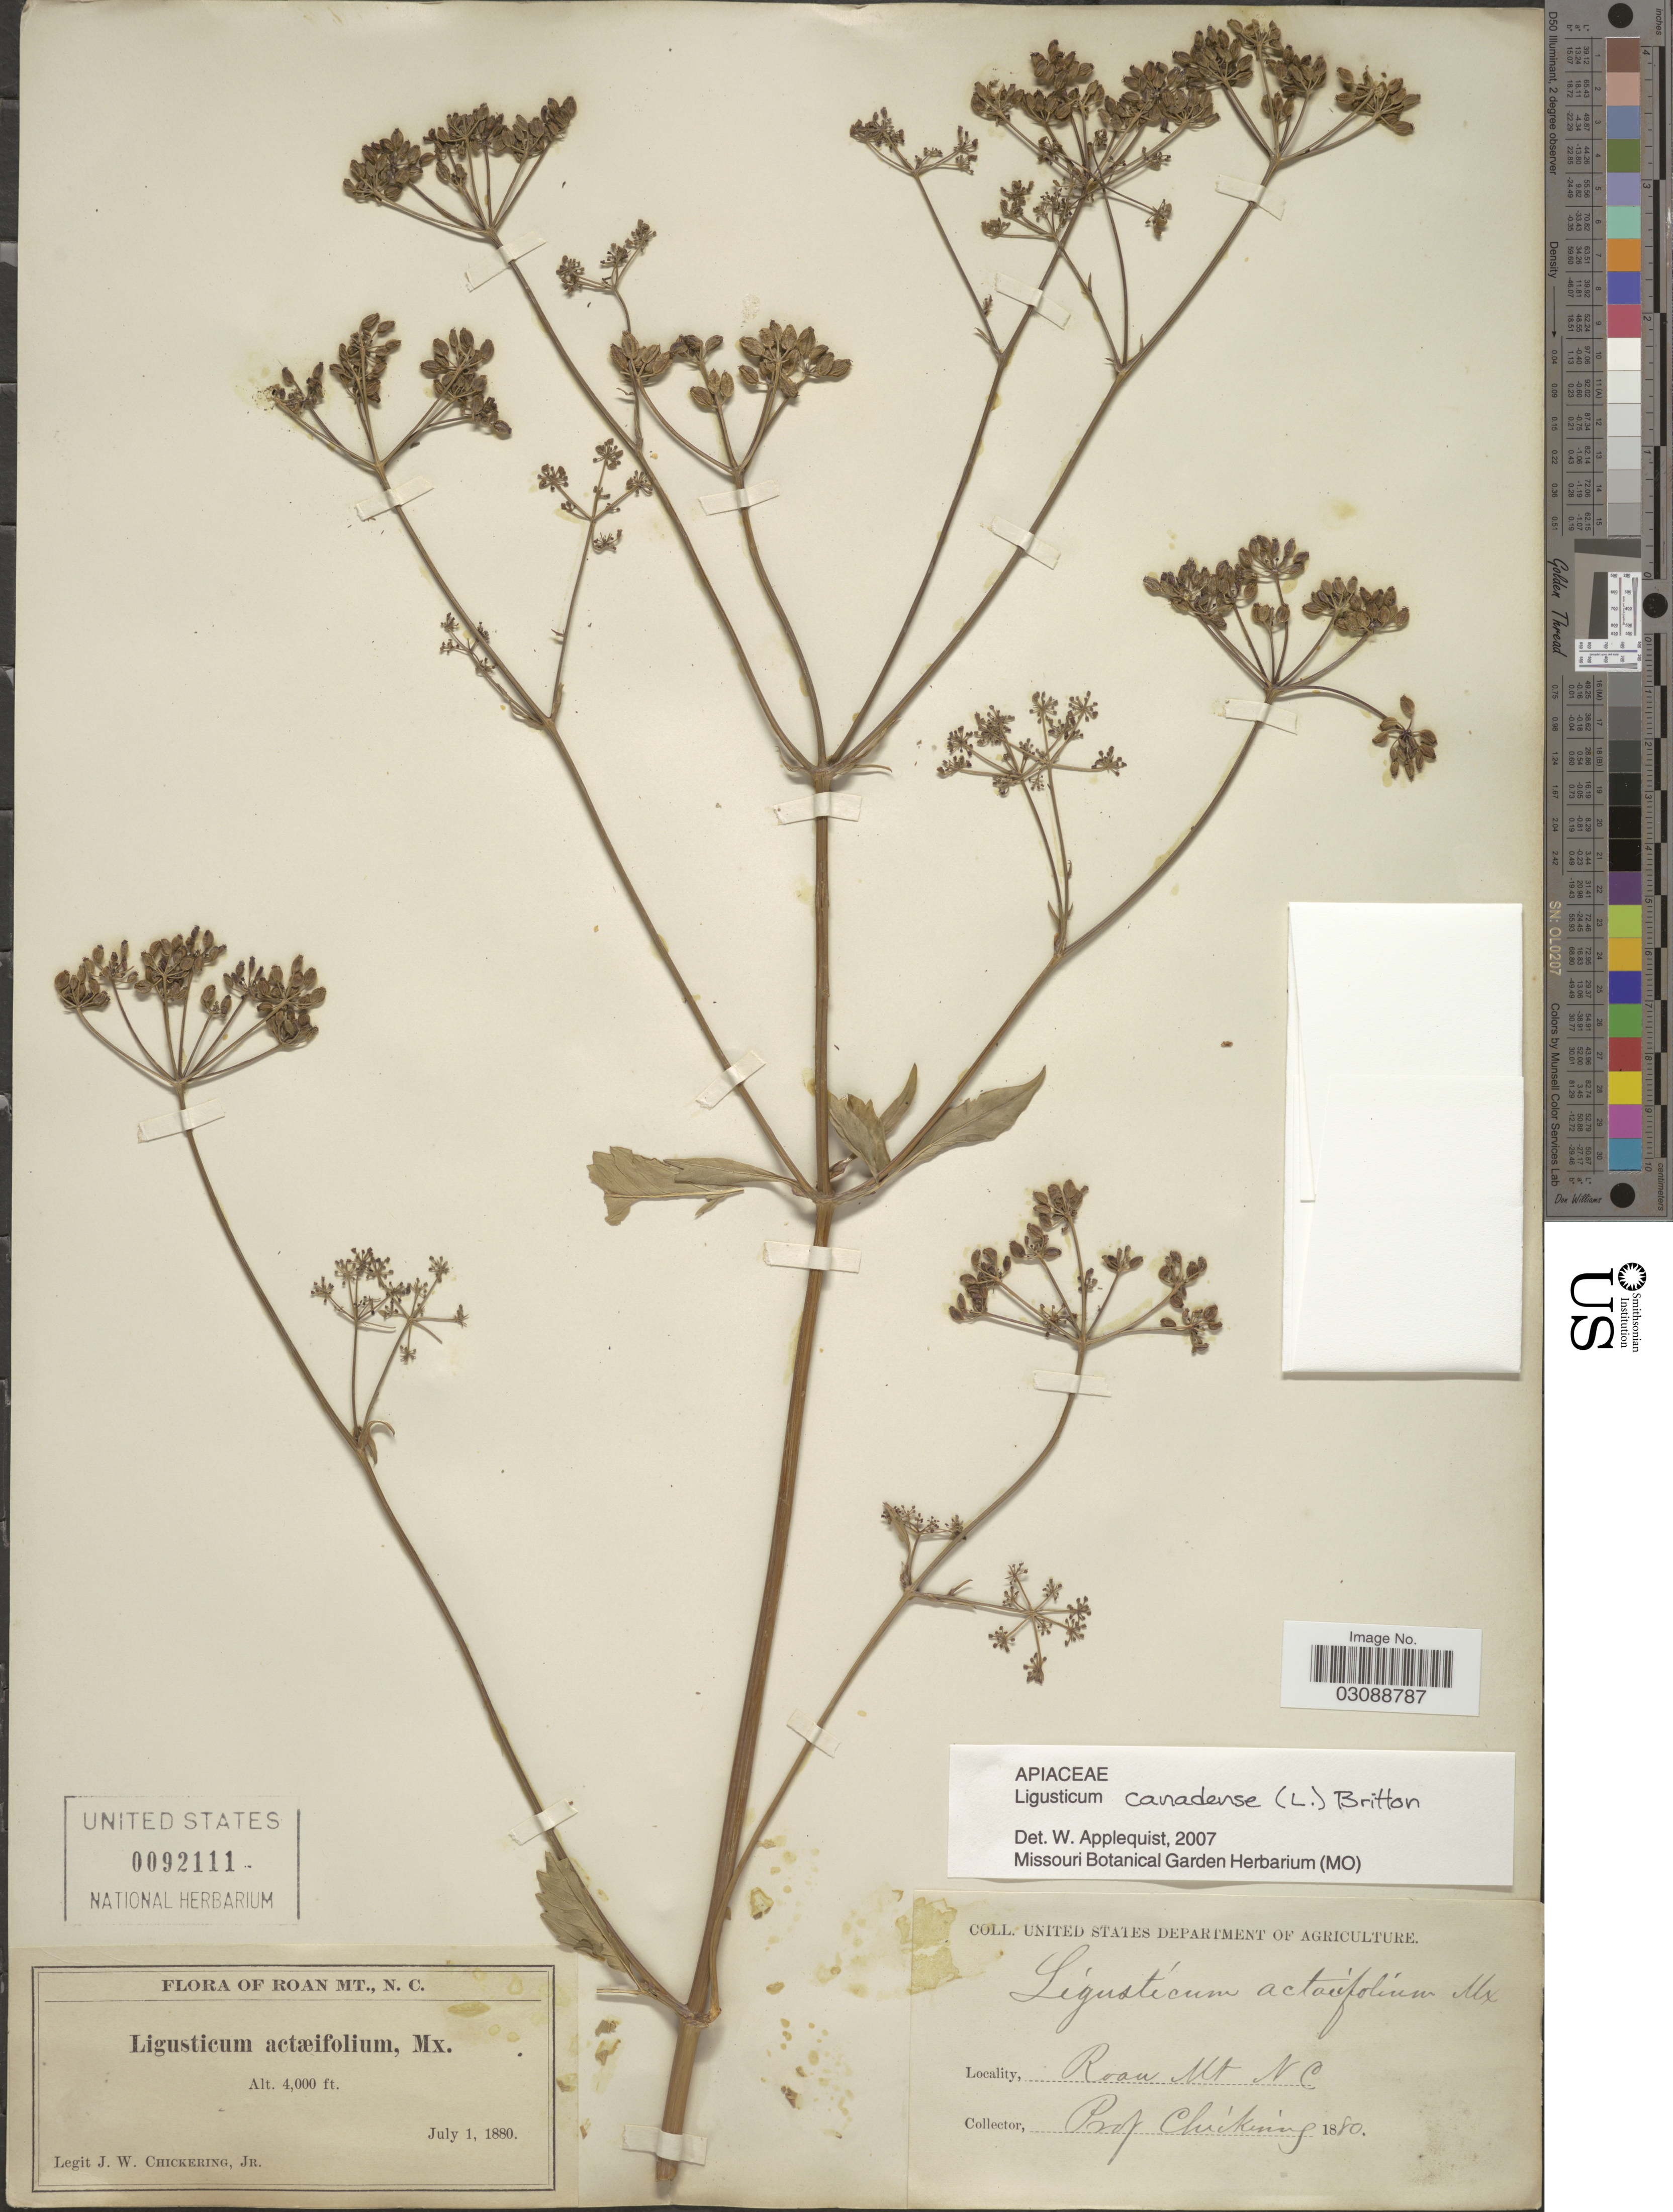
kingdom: Plantae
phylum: Tracheophyta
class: Magnoliopsida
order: Apiales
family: Apiaceae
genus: Ligusticum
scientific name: Ligusticum canadense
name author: (L.) Britton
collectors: J. W. Chickering Jr.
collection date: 1880-07-01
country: United States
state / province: North Carolina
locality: Roan Mt.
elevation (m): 1219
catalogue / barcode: US 92111